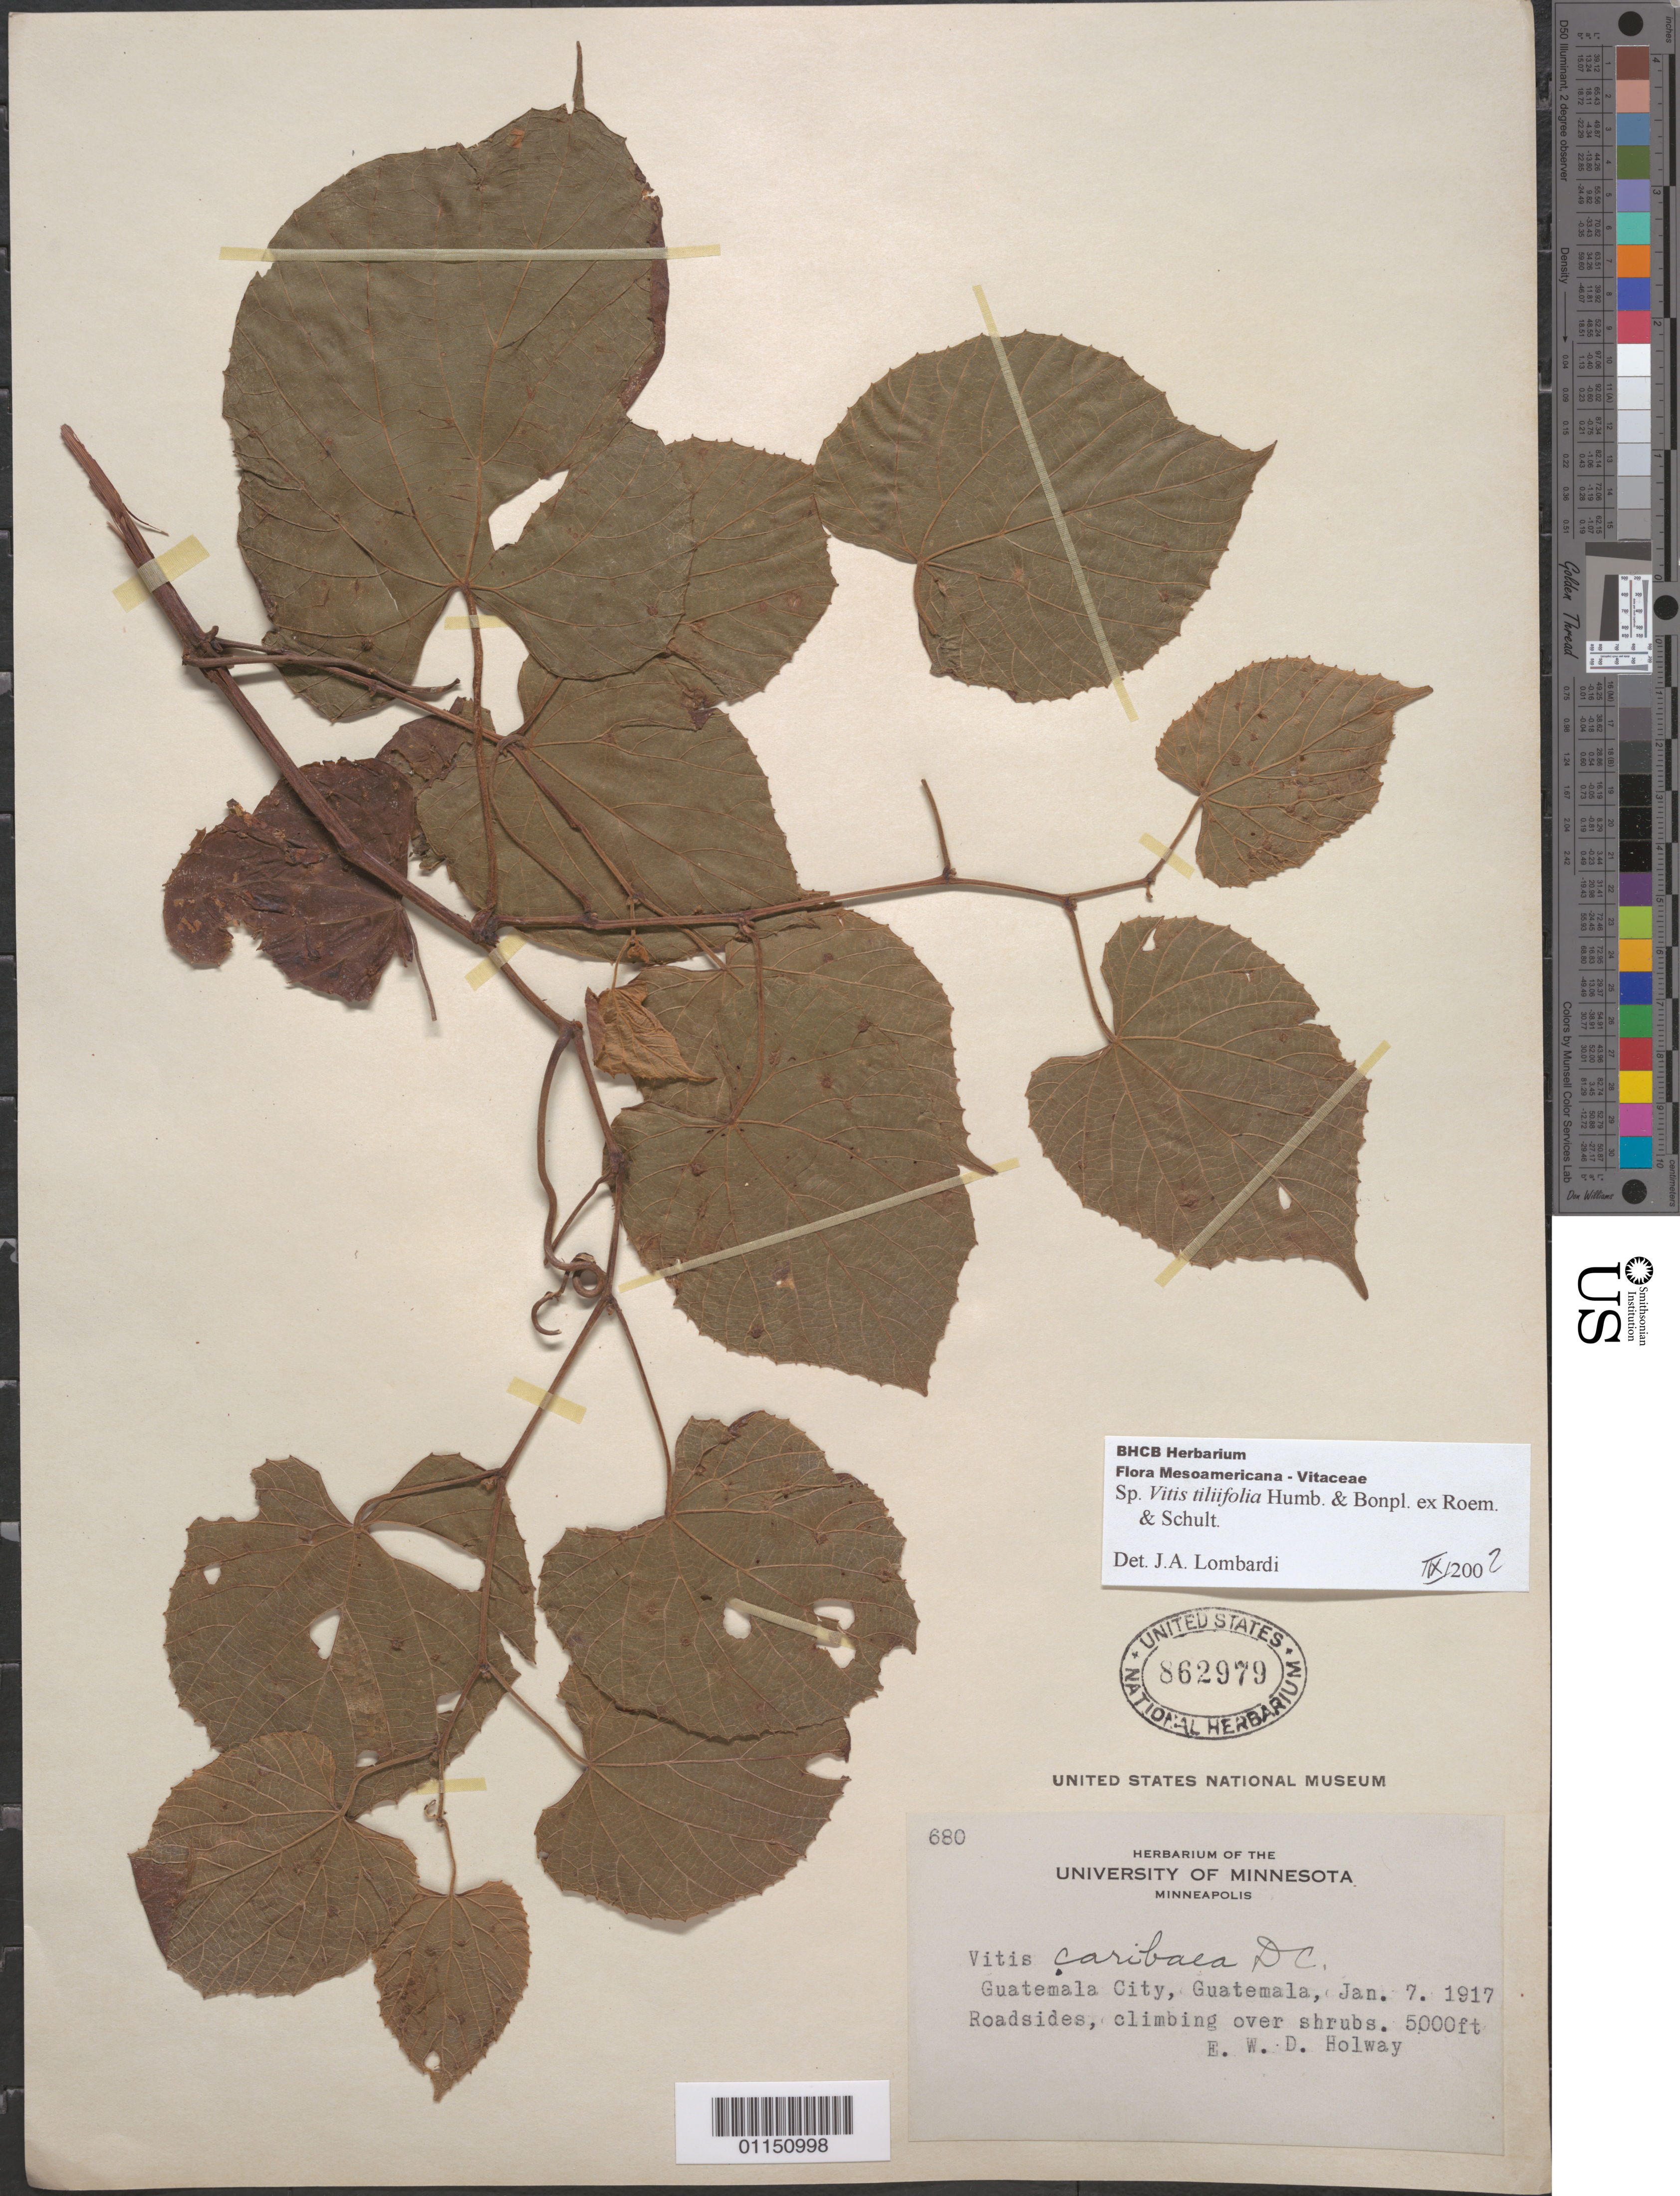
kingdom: Plantae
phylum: Tracheophyta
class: Magnoliopsida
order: Vitales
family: Vitaceae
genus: Vitis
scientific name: Vitis tiliaefolia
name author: Willd.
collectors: E. W. D. Holway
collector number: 680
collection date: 1917-01-07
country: Guatemala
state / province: Guatemala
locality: Guatemala City.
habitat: Roadsides, climbing over shrubs.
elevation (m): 1524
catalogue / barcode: US 862979